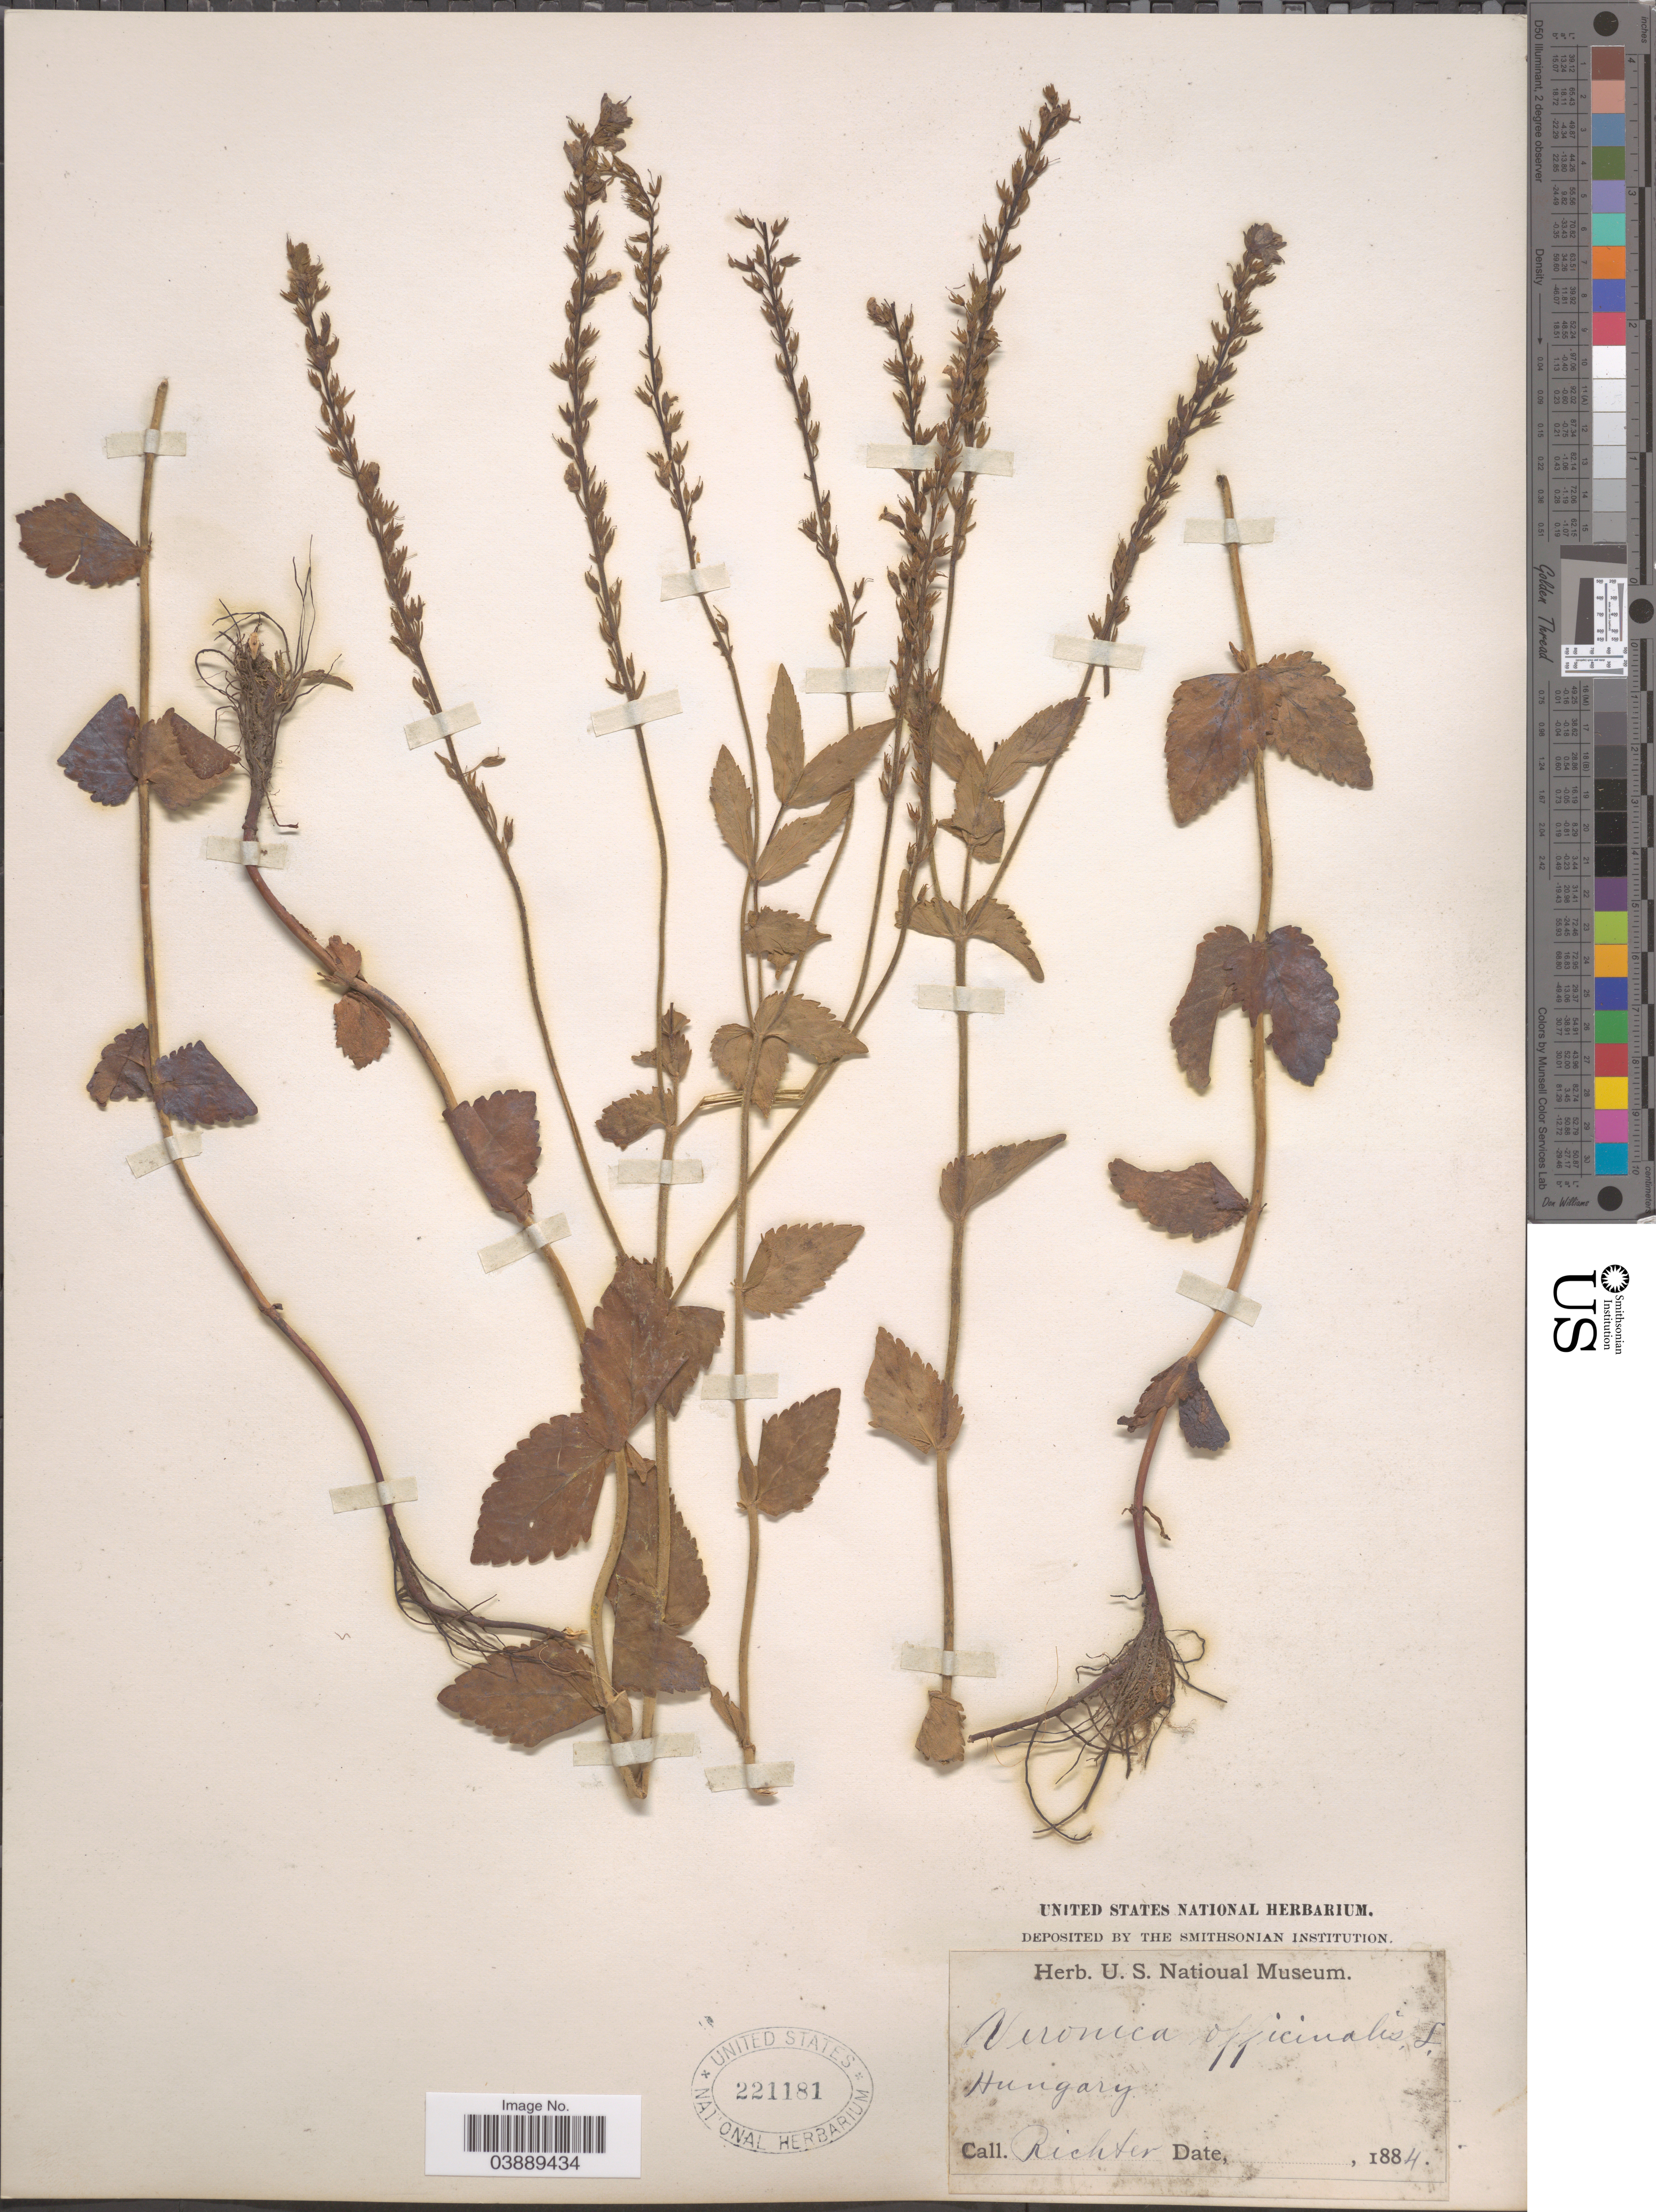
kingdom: Plantae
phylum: Tracheophyta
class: Magnoliopsida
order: Lamiales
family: Plantaginaceae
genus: Veronica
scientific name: Veronica officinalis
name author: L.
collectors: -- Richter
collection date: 1884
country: Hungary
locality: Hungary.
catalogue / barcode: US 221181